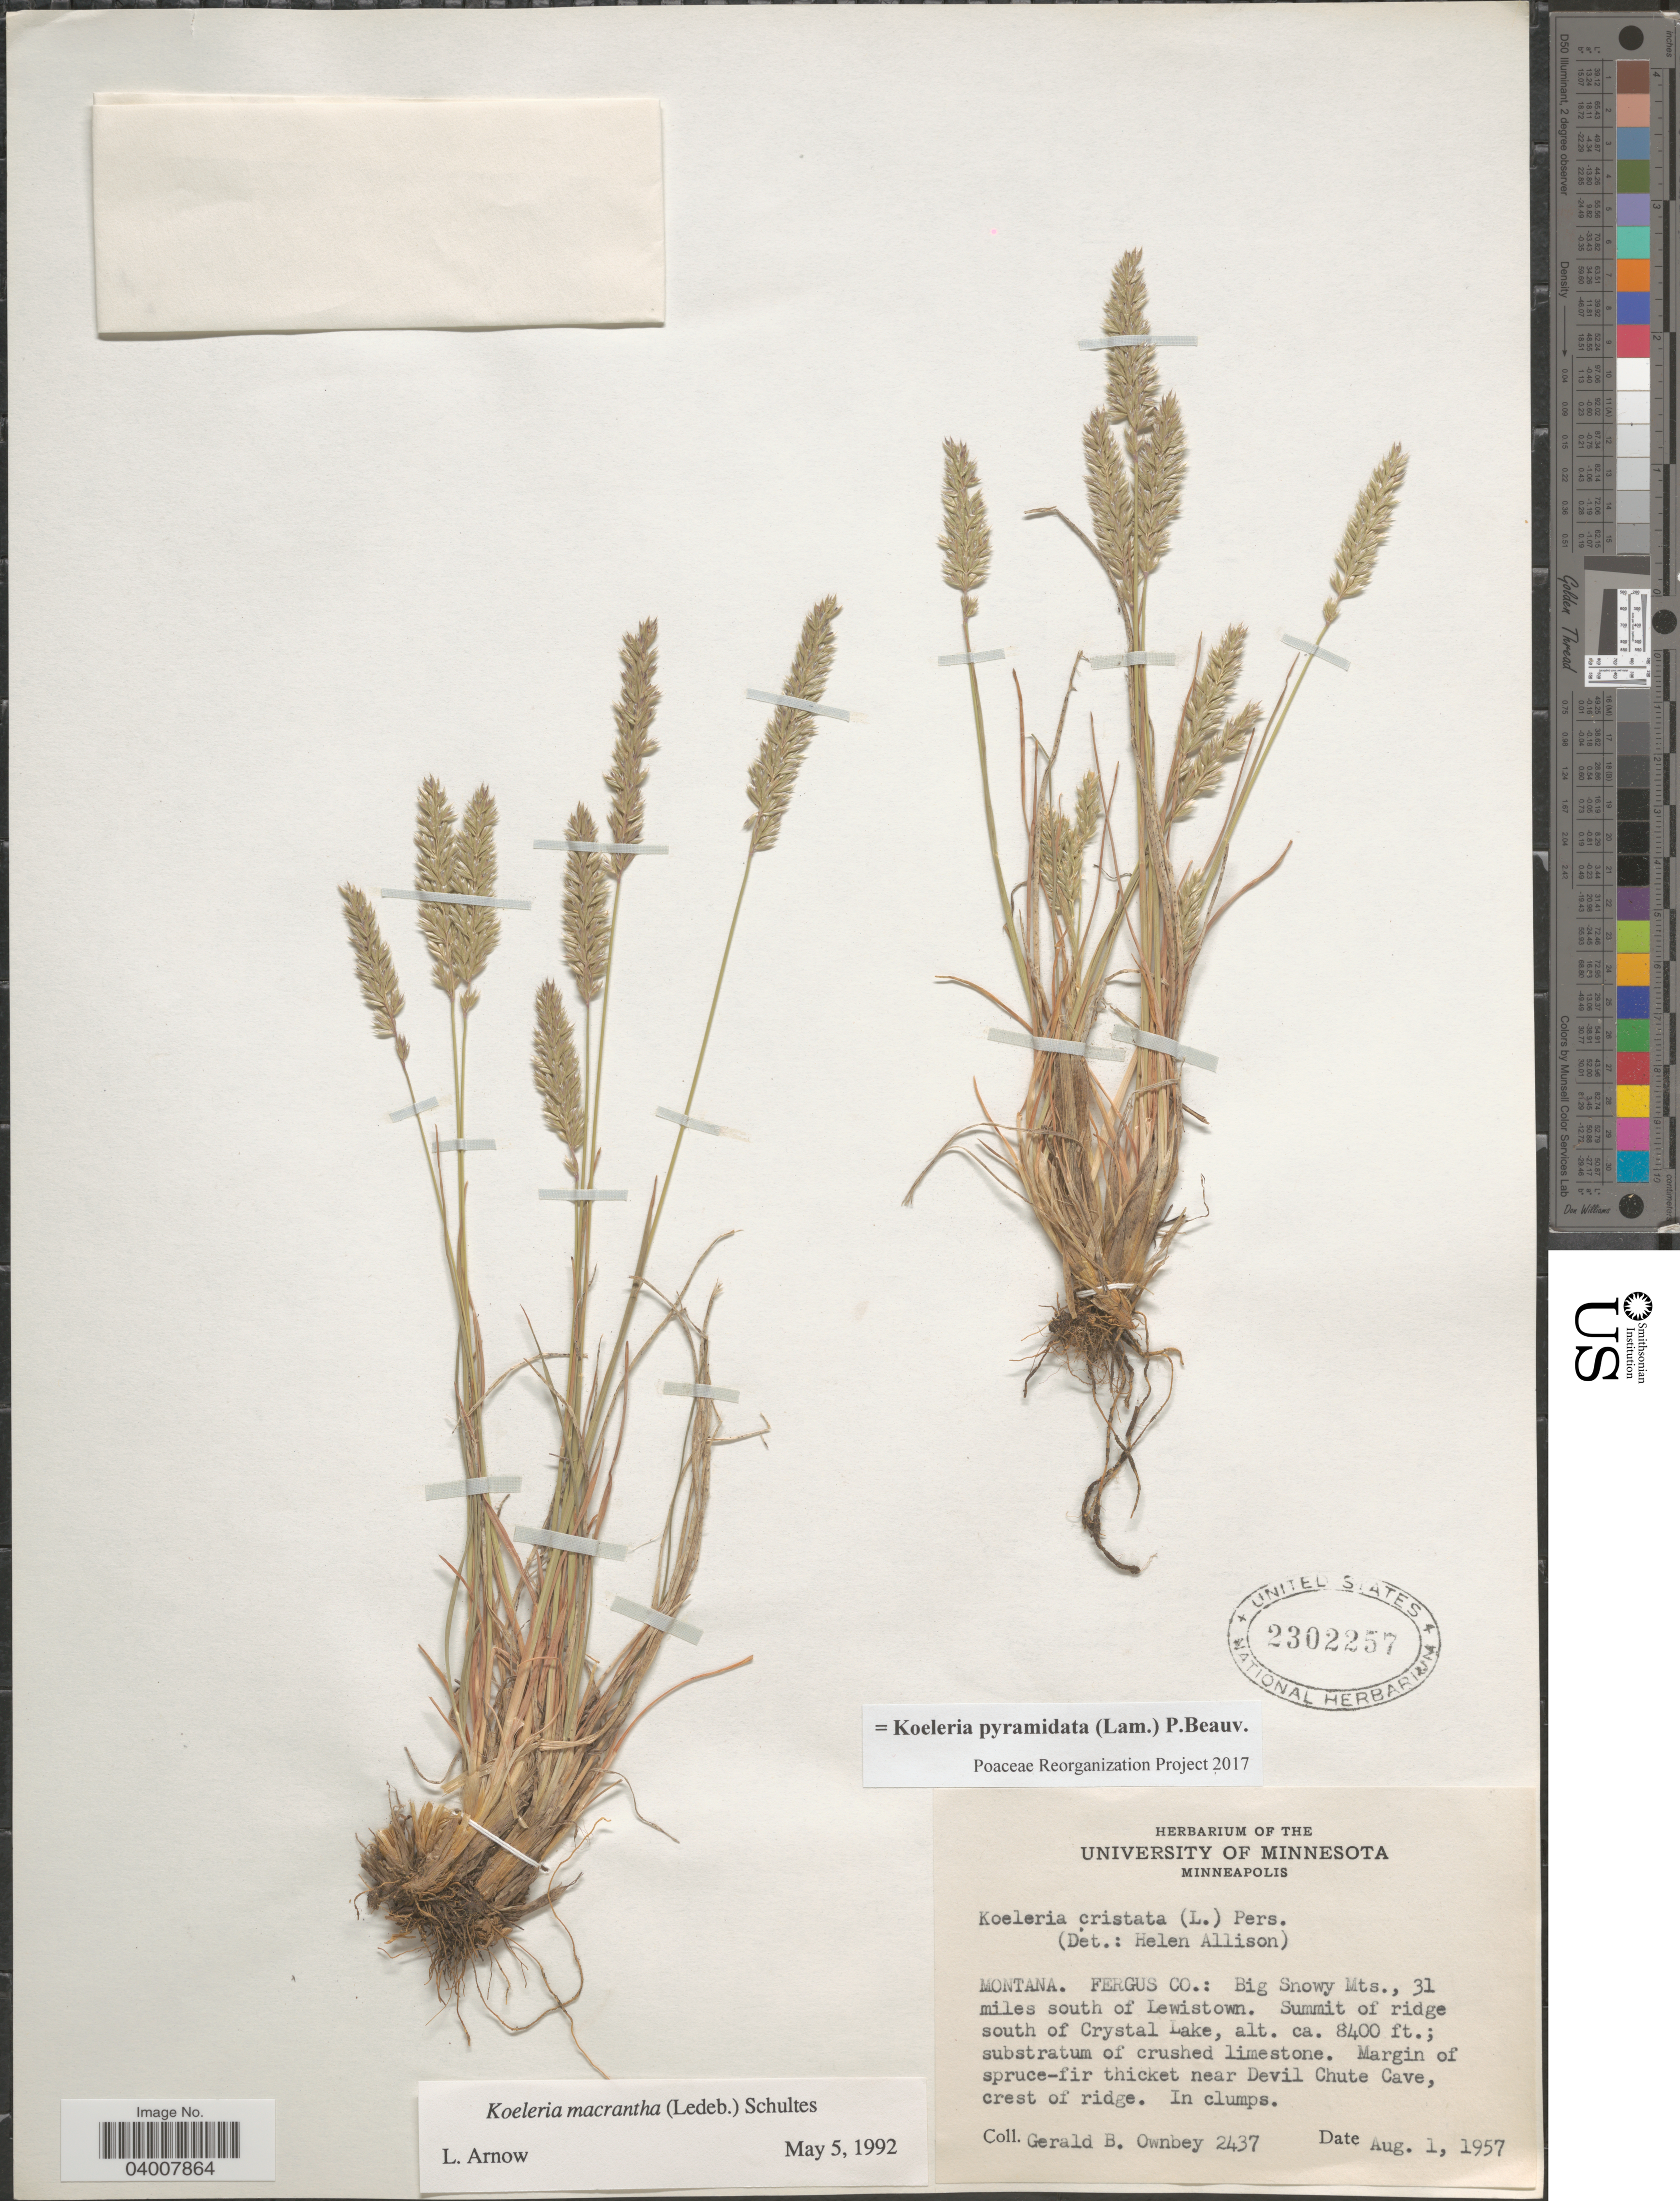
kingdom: Plantae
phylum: Tracheophyta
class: Liliopsida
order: Poales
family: Poaceae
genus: Koeleria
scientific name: Koeleria pyramidata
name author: (Lam.) P. Beauv.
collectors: G. B. Ownbey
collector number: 2437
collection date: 1957-08-01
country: United States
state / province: Montana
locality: Fergus Co.: Big Snowy Mts., 31 miles south of Lewistown. Summit of ridge south of Crystal Lake. Margin of spruce-fir thicket near Devil Chute Cave, crest of ridge.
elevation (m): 2560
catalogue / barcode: US 2302257